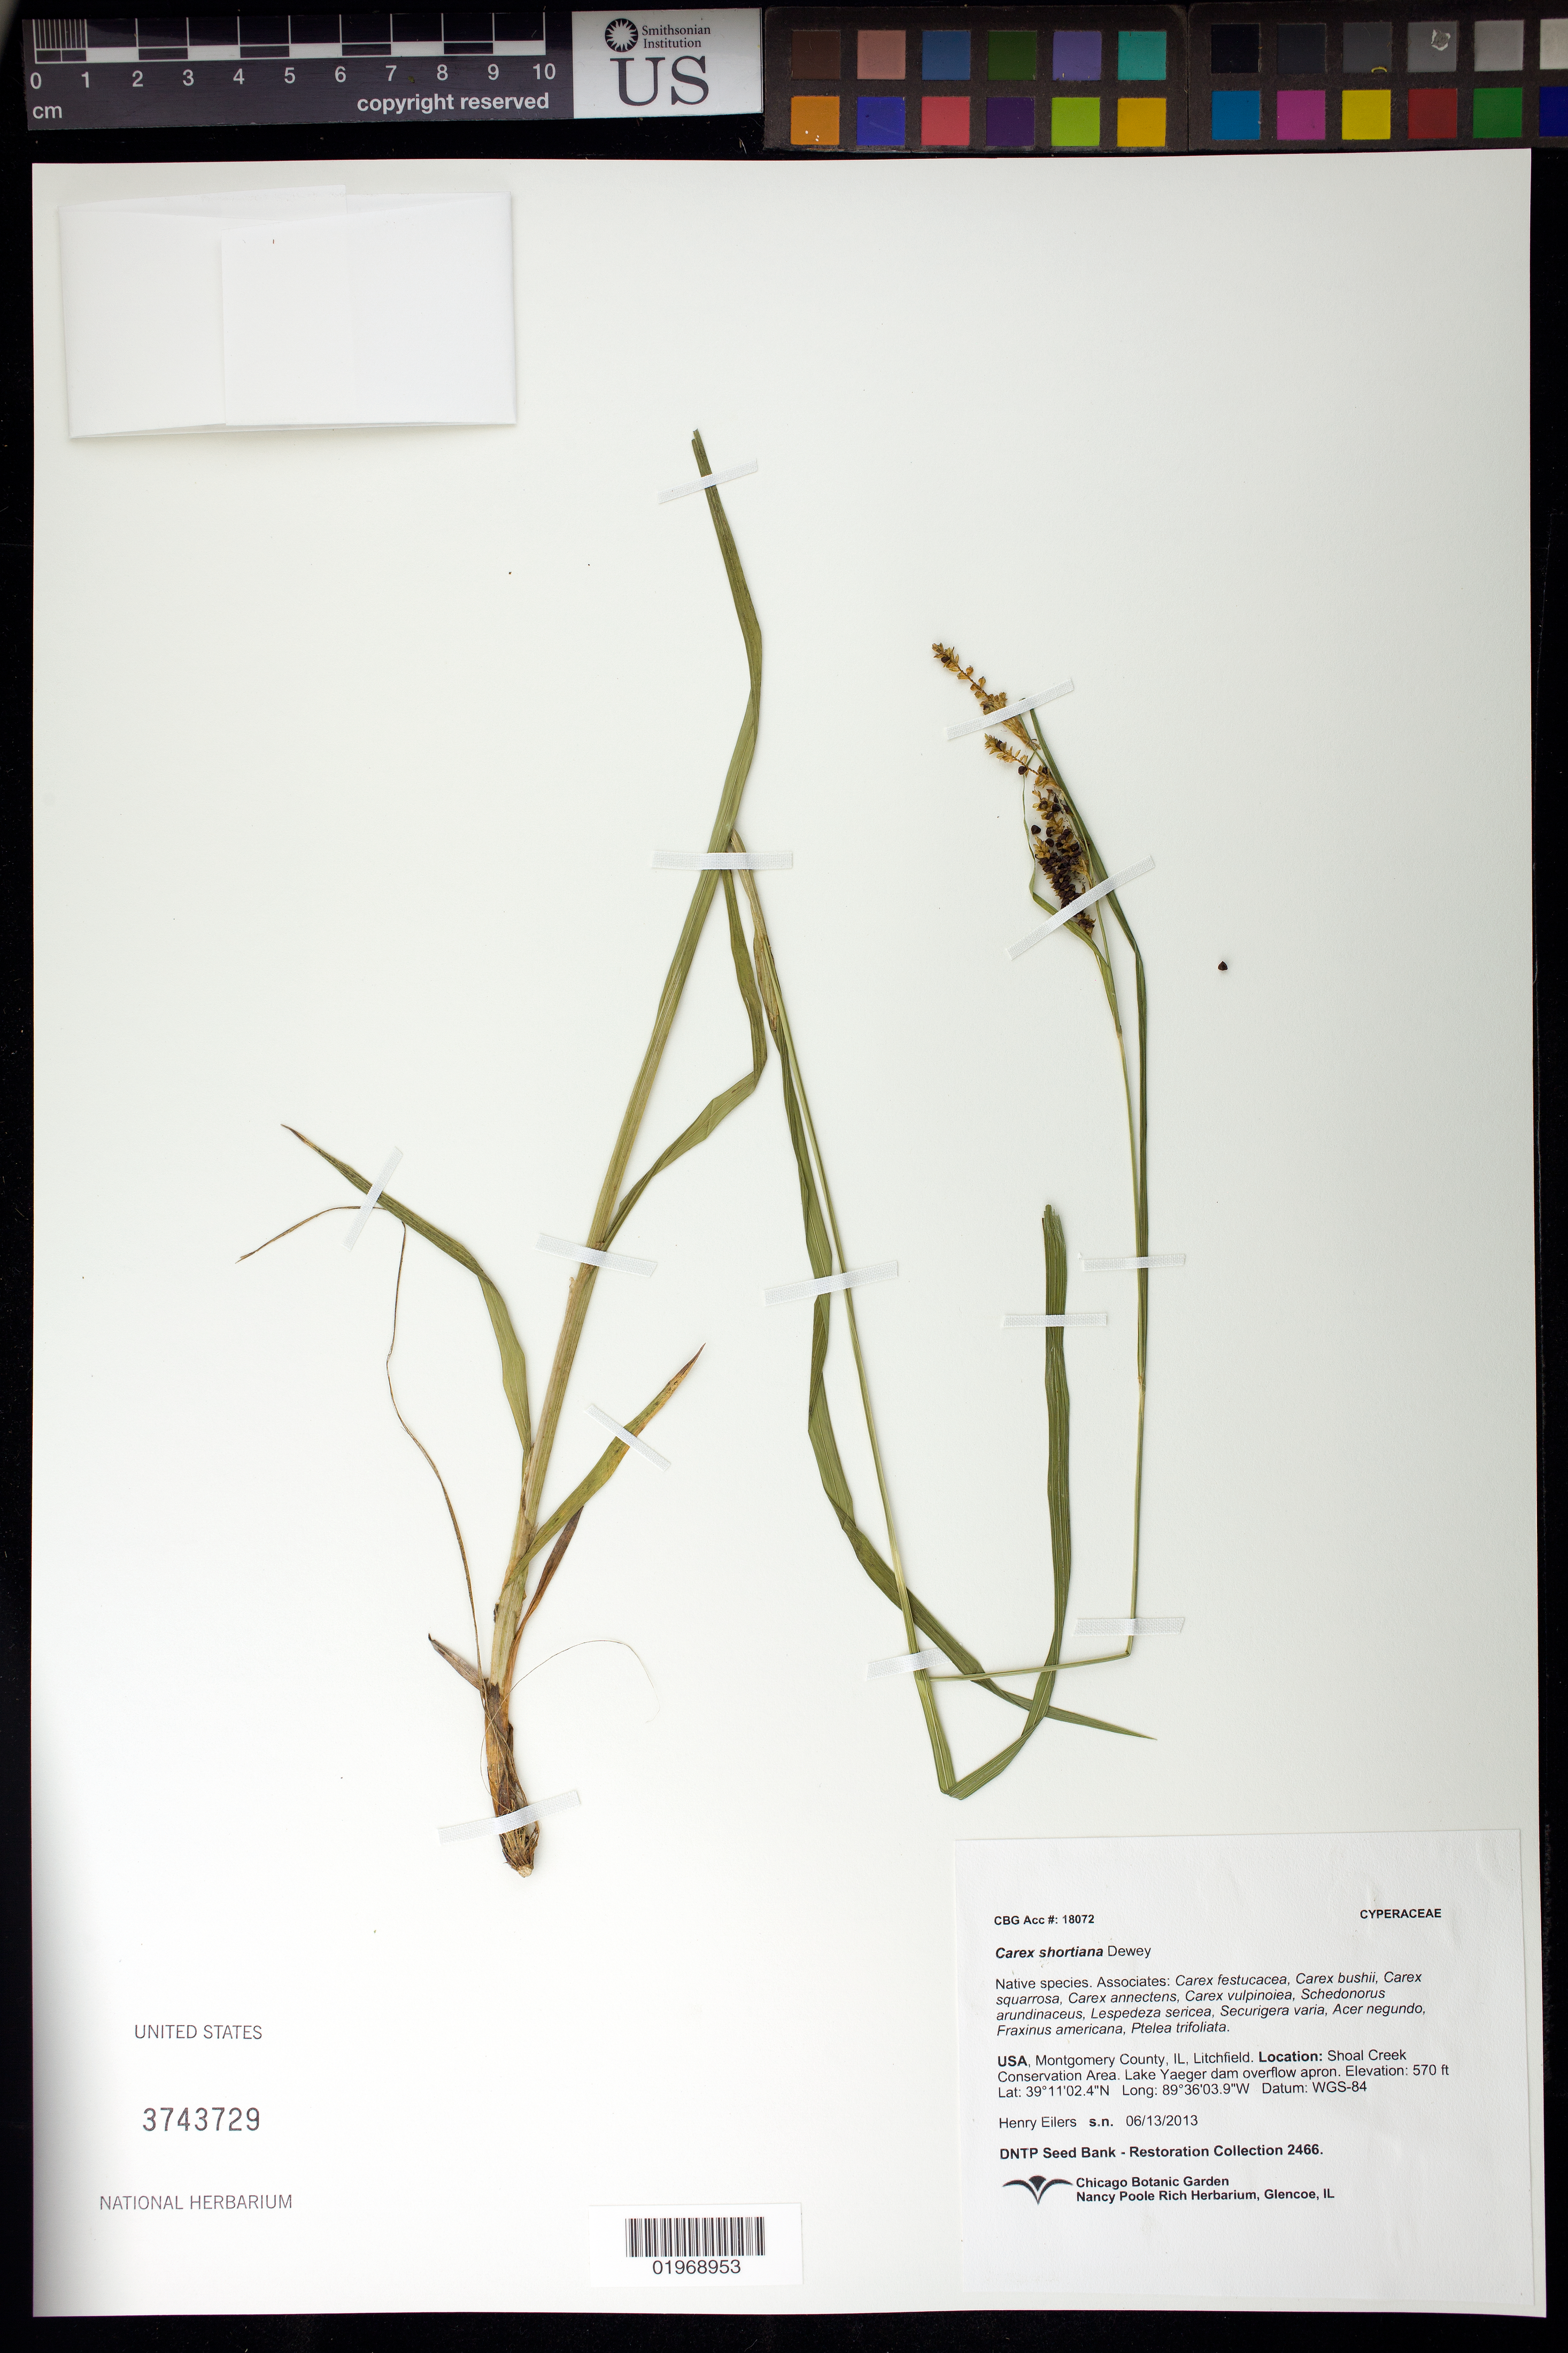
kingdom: Plantae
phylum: Tracheophyta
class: Liliopsida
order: Poales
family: Cyperaceae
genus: Carex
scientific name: Carex shortiana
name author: Dewey & Torr.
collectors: H. Eilers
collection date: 2013-06-13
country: United States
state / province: Illinois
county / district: Montgomery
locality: Litchfield, Shoal Creek Conservation Area, Lake Yaeger overflow apron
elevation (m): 174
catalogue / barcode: US 3743729